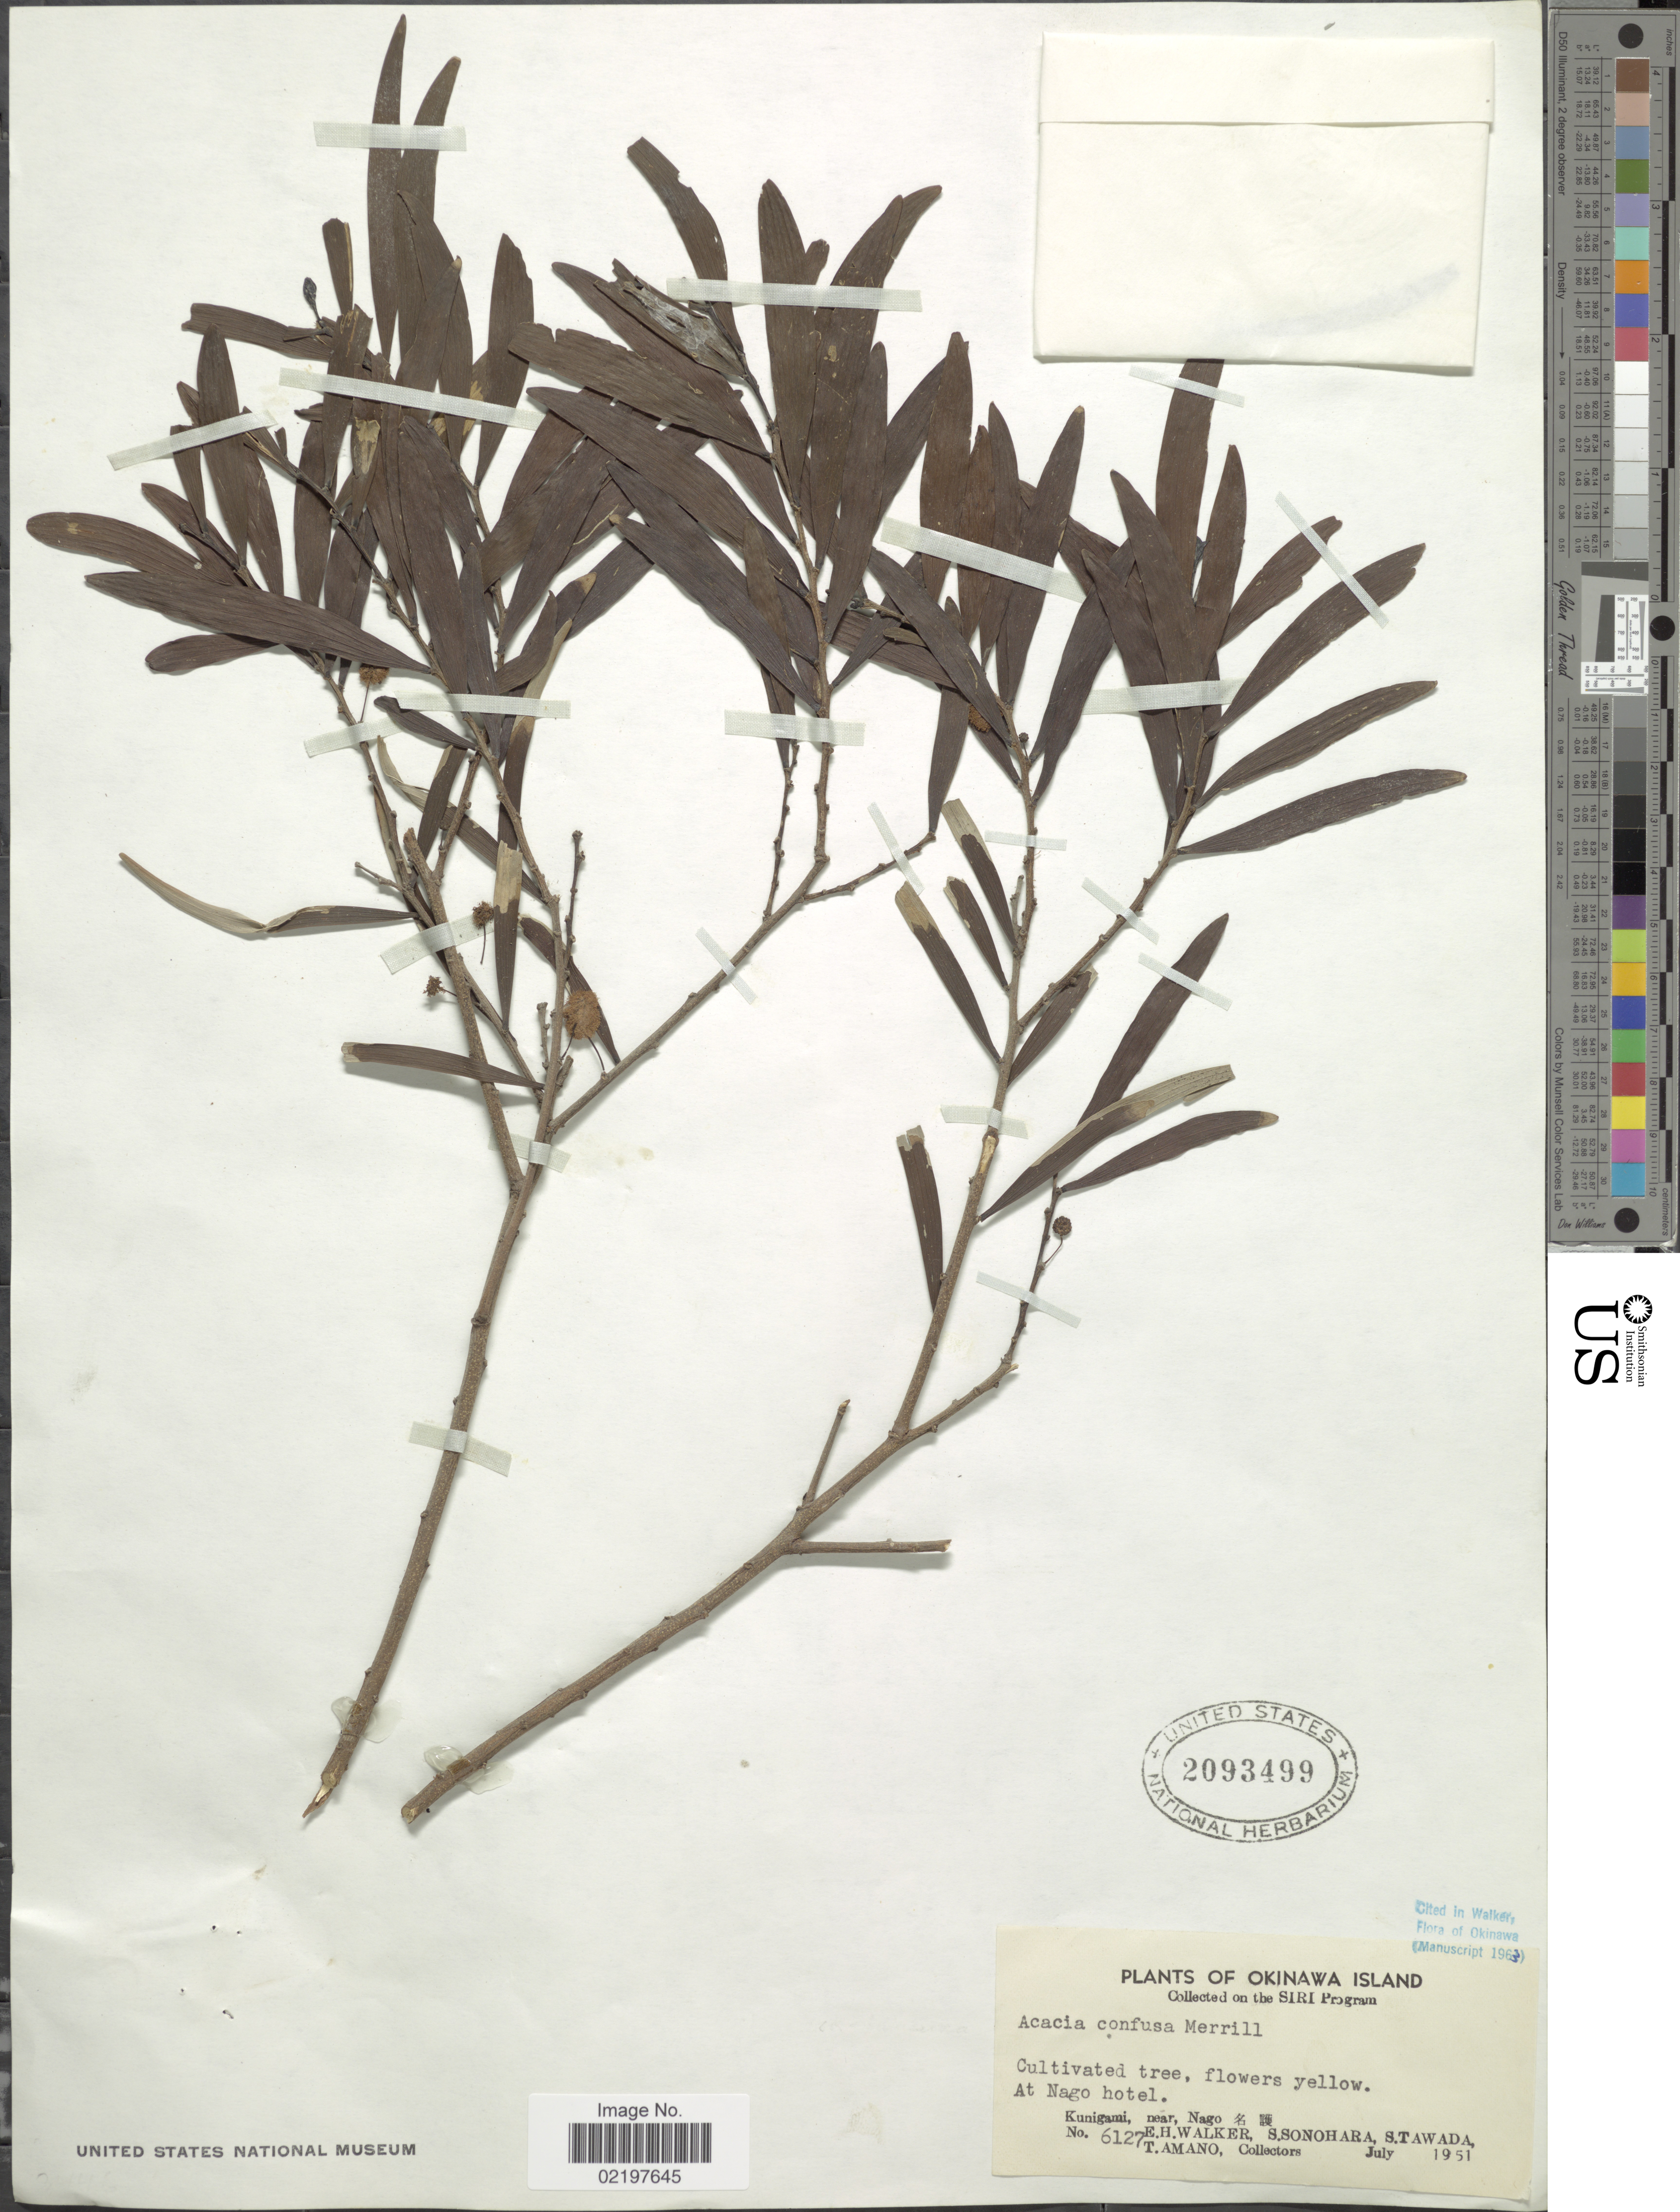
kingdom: Plantae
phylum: Tracheophyta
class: Magnoliopsida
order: Fabales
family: Fabaceae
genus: Acacia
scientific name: Acacia confusa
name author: Merr.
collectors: E. H. Walker, S. Sonohara, S. Tawada & T. Amano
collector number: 6127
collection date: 1951-07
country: Japan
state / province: Okinawa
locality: Okinawa Island, On the Siri Program, Kunigami, near Nago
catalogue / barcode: US 2093499